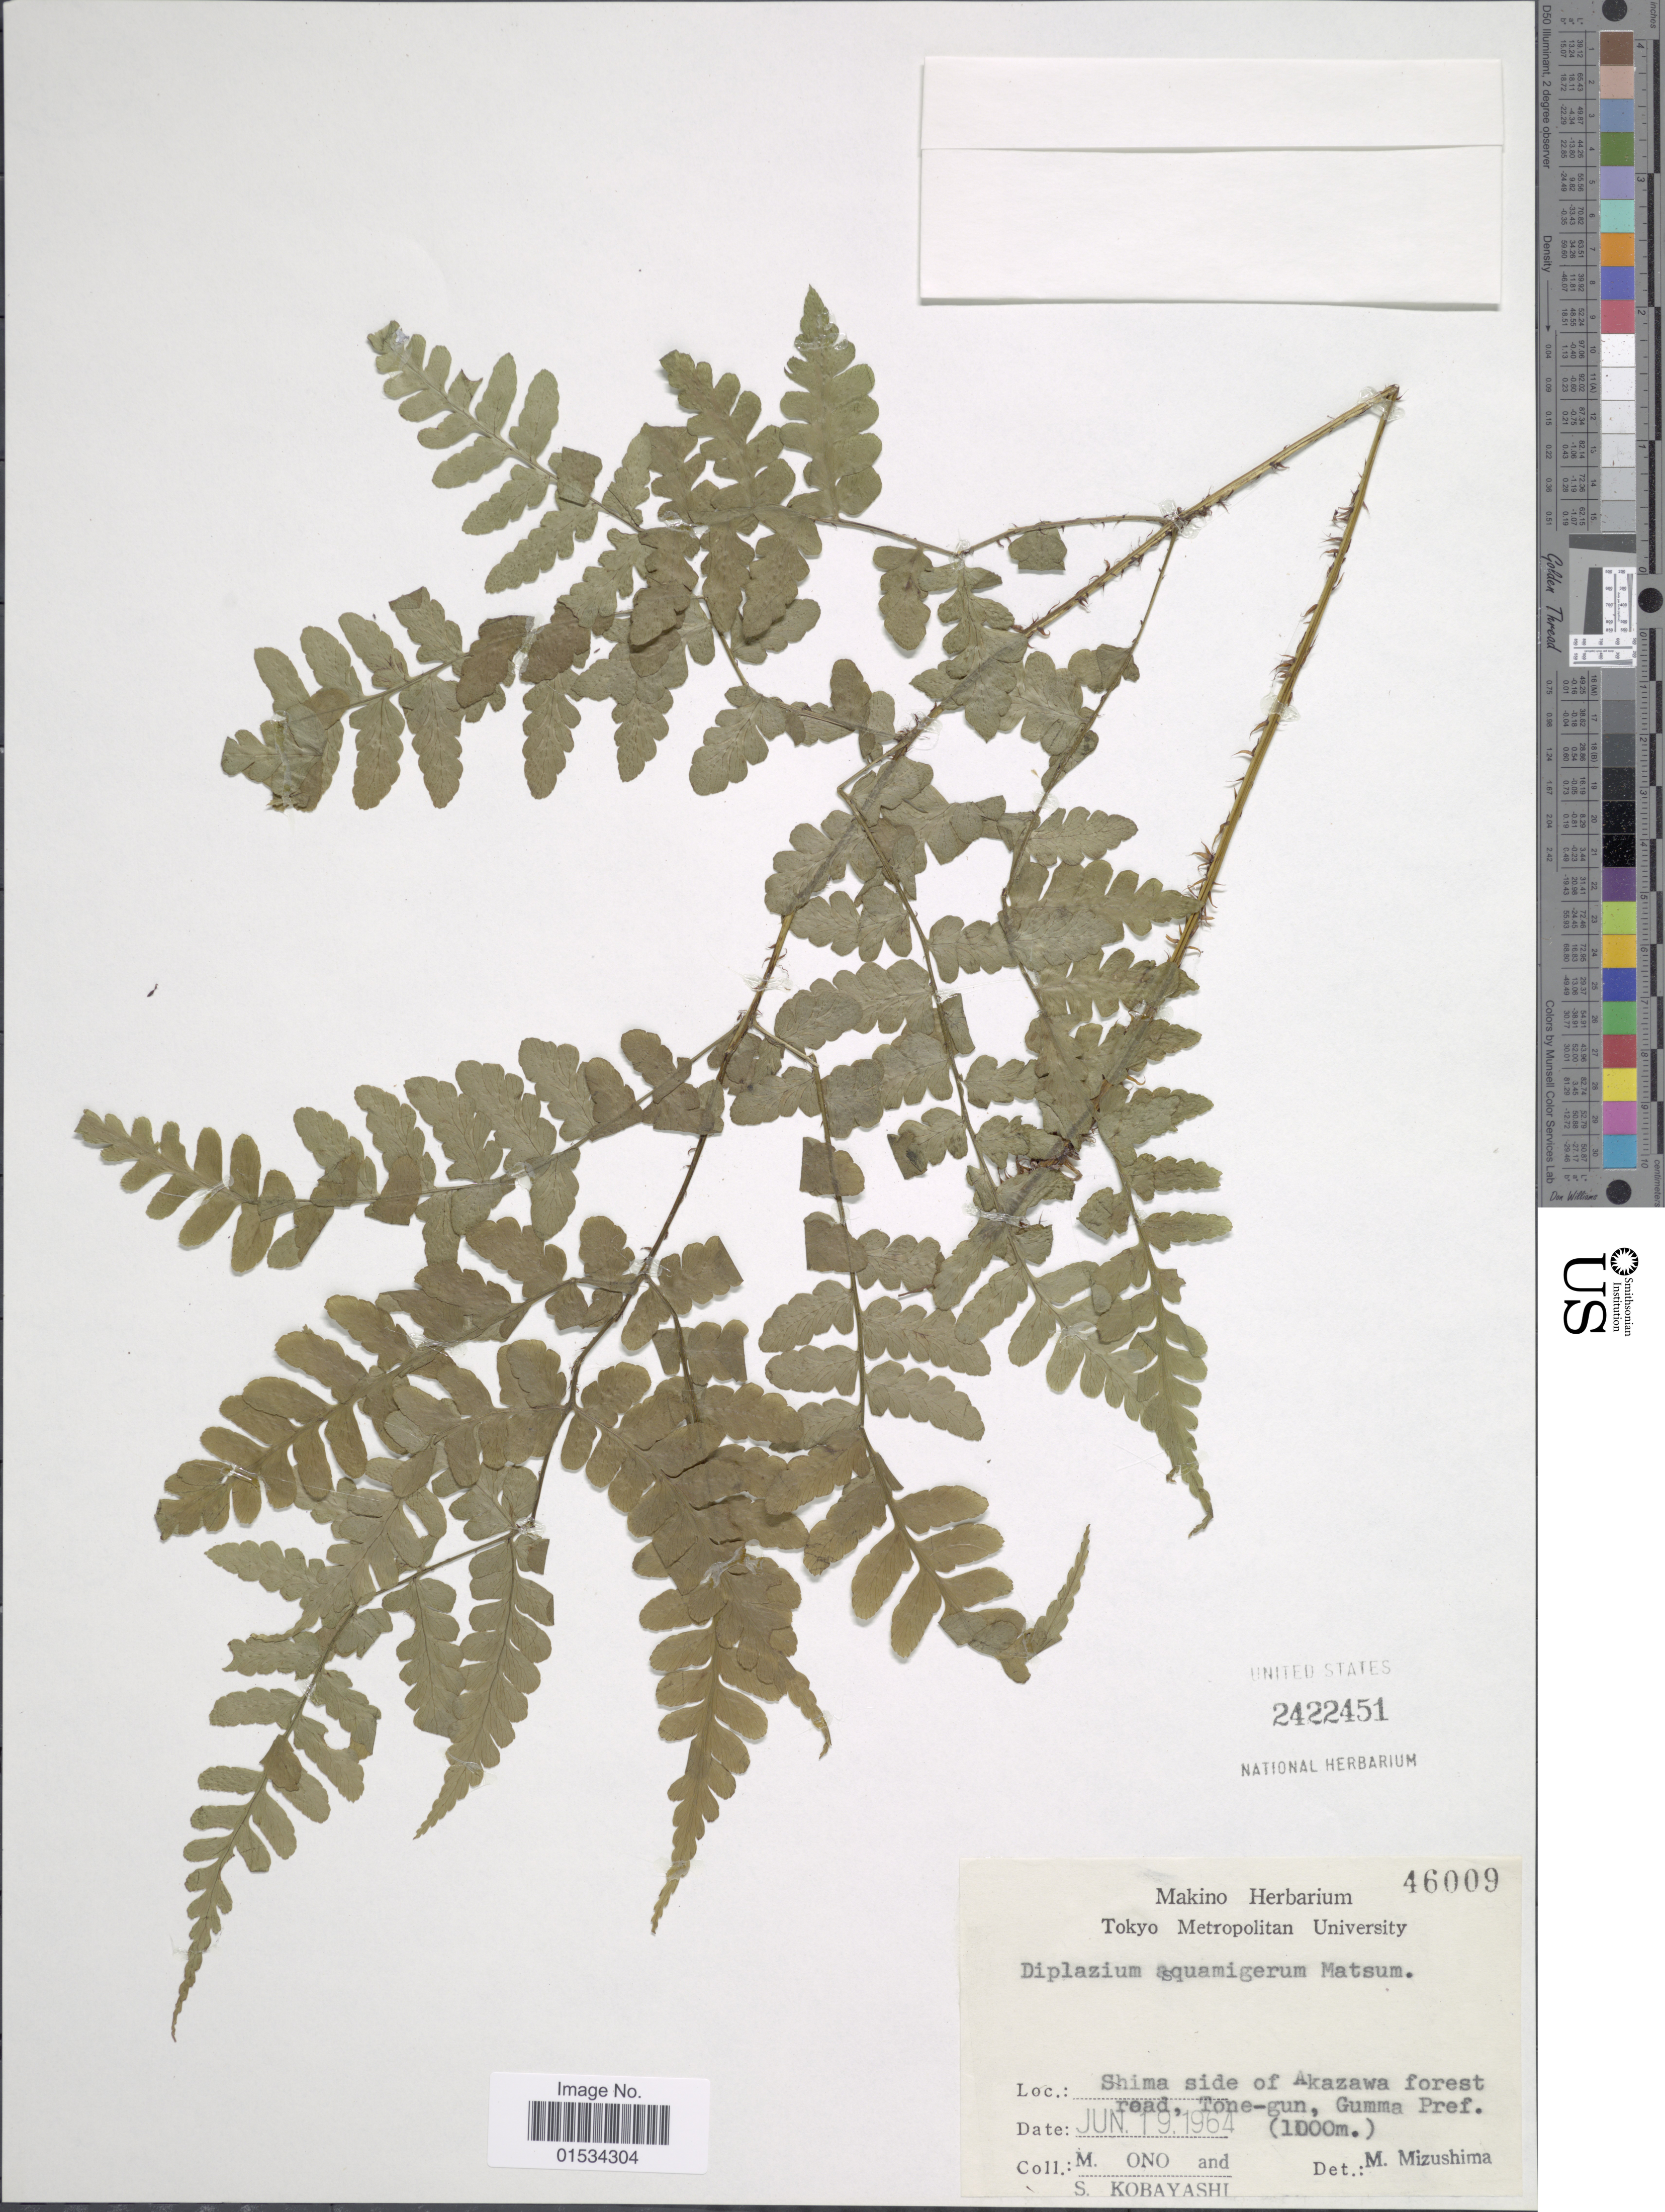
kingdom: Plantae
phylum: Tracheophyta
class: Polypodiopsida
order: Polypodiales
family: Athyriaceae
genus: Diplazium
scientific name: Diplazium squamigerum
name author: (Mett.) Christ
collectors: M. Ono & S. Kobayashi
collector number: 46009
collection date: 1964-06-19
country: Japan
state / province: Gunma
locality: Shima side of Akazawa forest road, Tone-gun, Gumma Pref.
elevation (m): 1000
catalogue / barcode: US 2422451